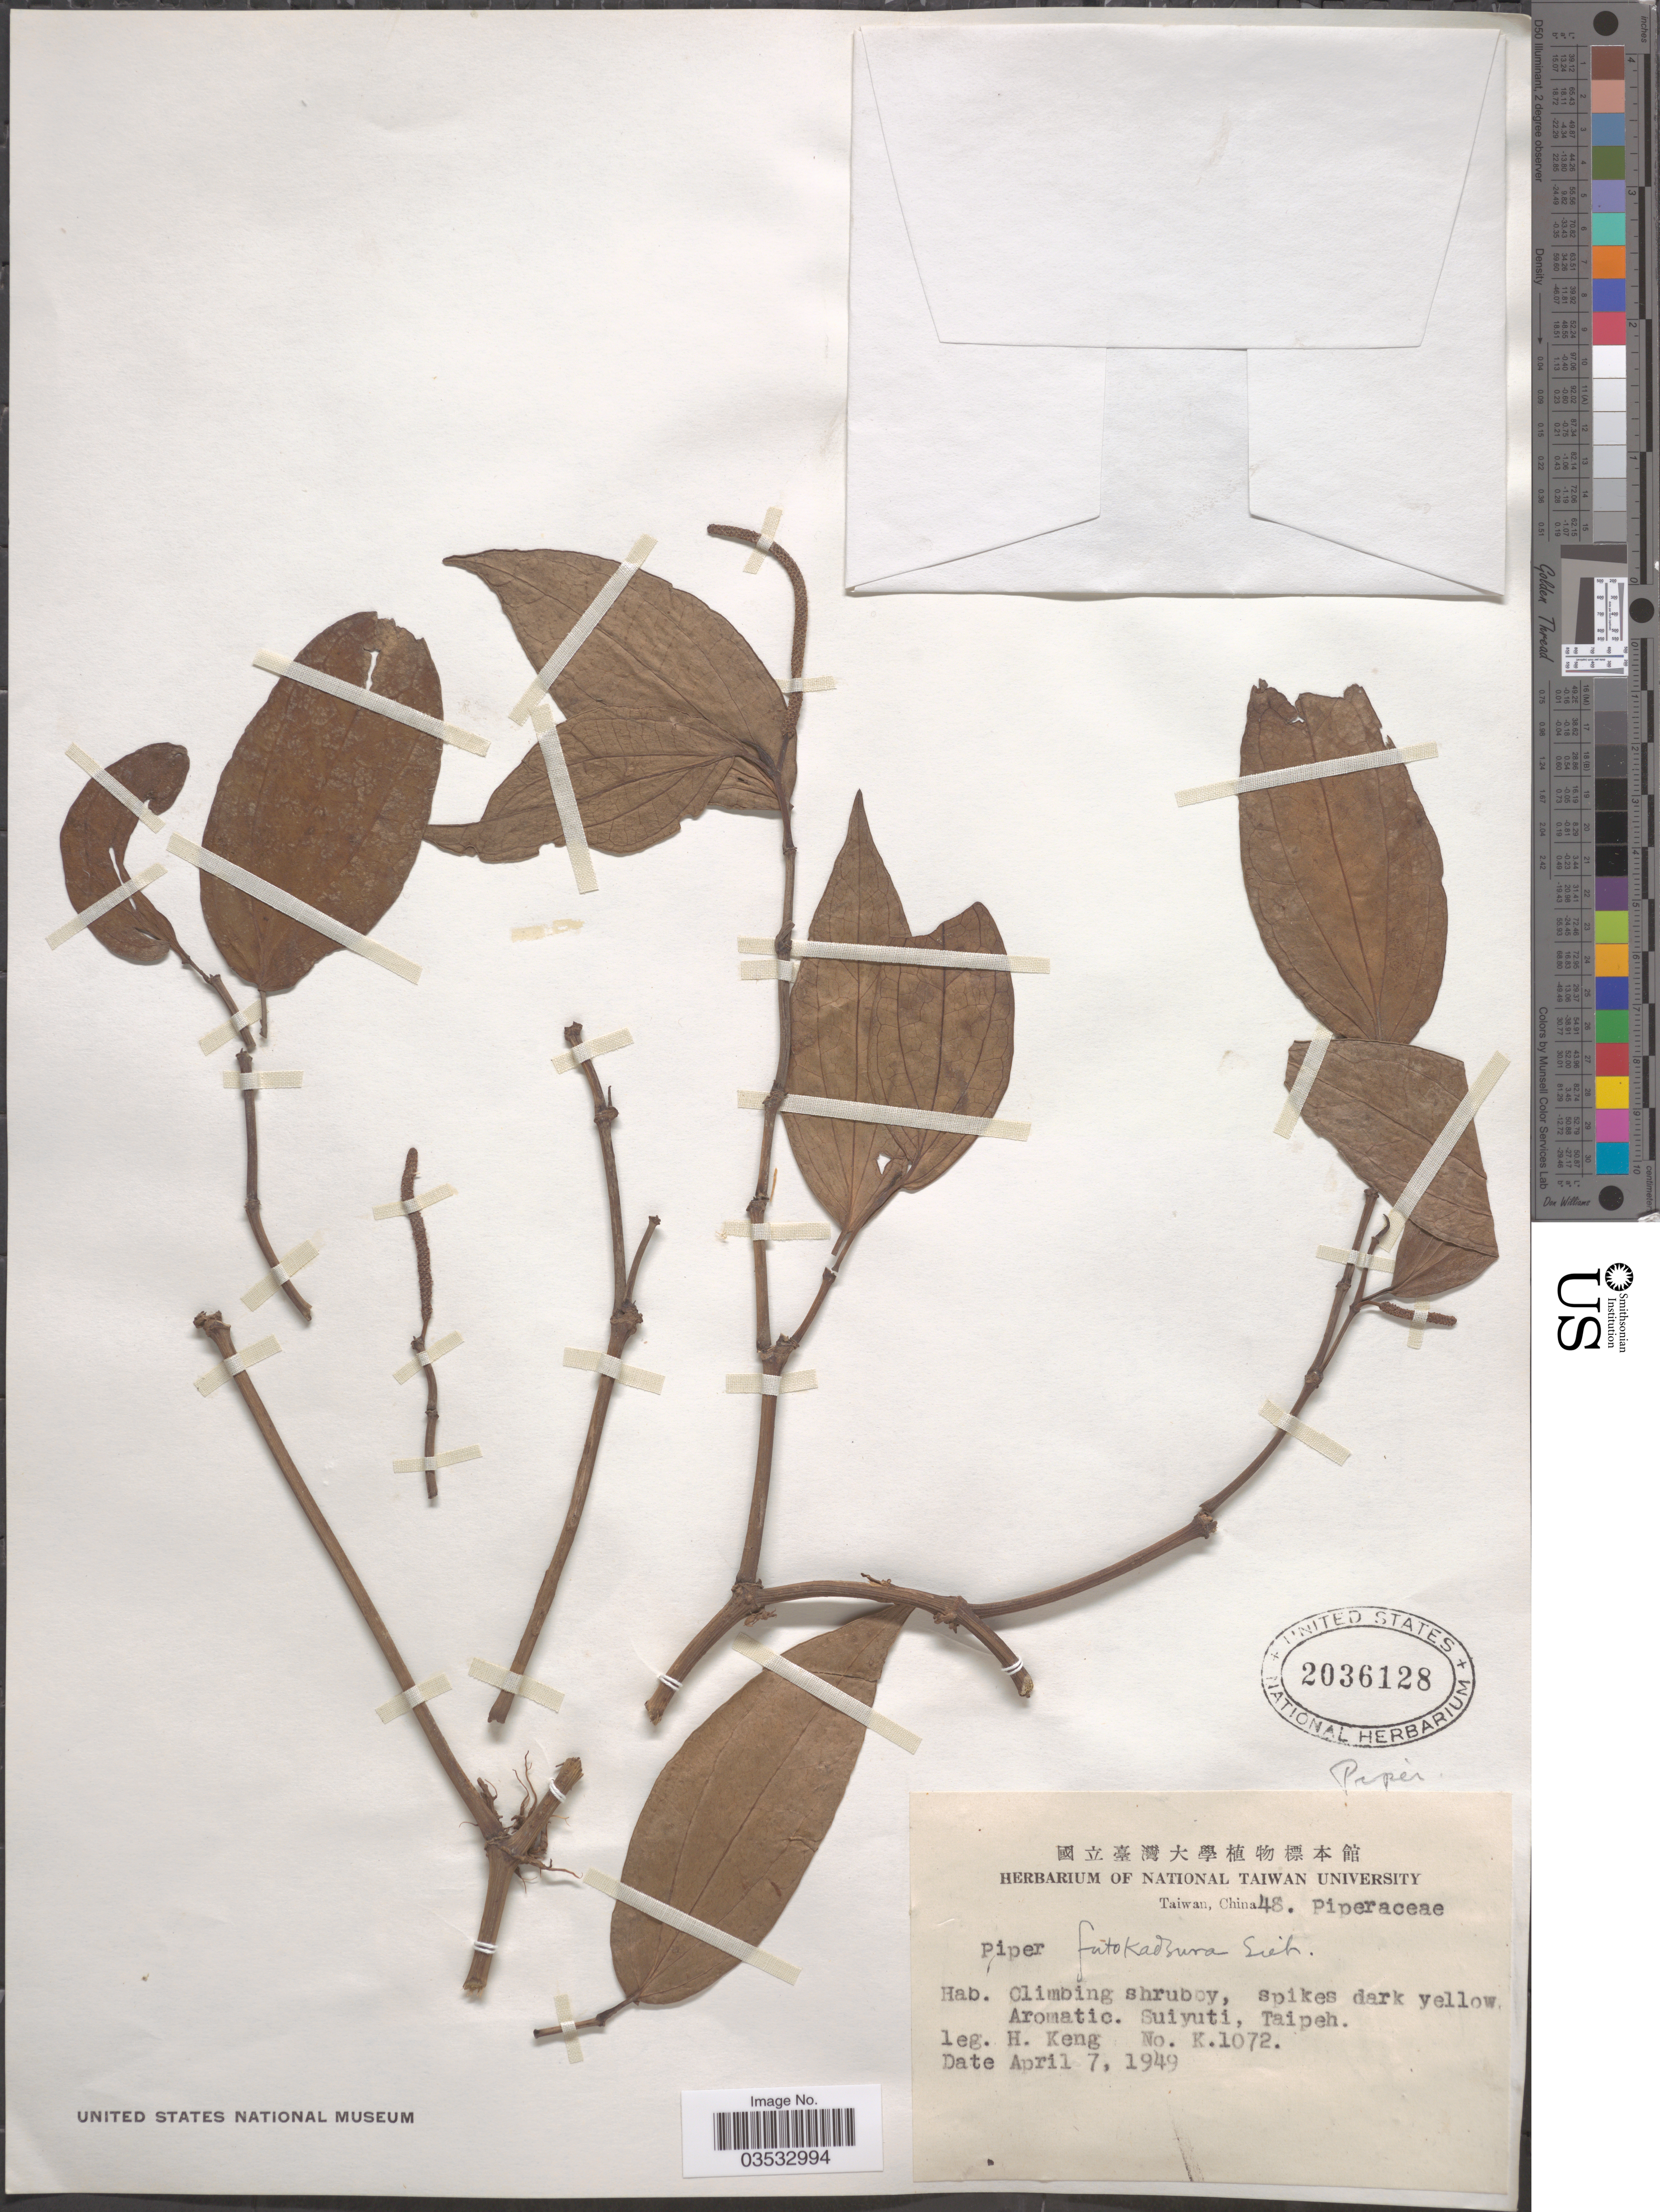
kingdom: Plantae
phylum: Tracheophyta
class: Magnoliopsida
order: Piperales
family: Piperaceae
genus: Piper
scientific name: Piper kadsura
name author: (Choisy) Ohwi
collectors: H. Keng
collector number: K.1072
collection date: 1949-04-07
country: Taiwan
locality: Suiyuti, Taipeh.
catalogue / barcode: US 2036128